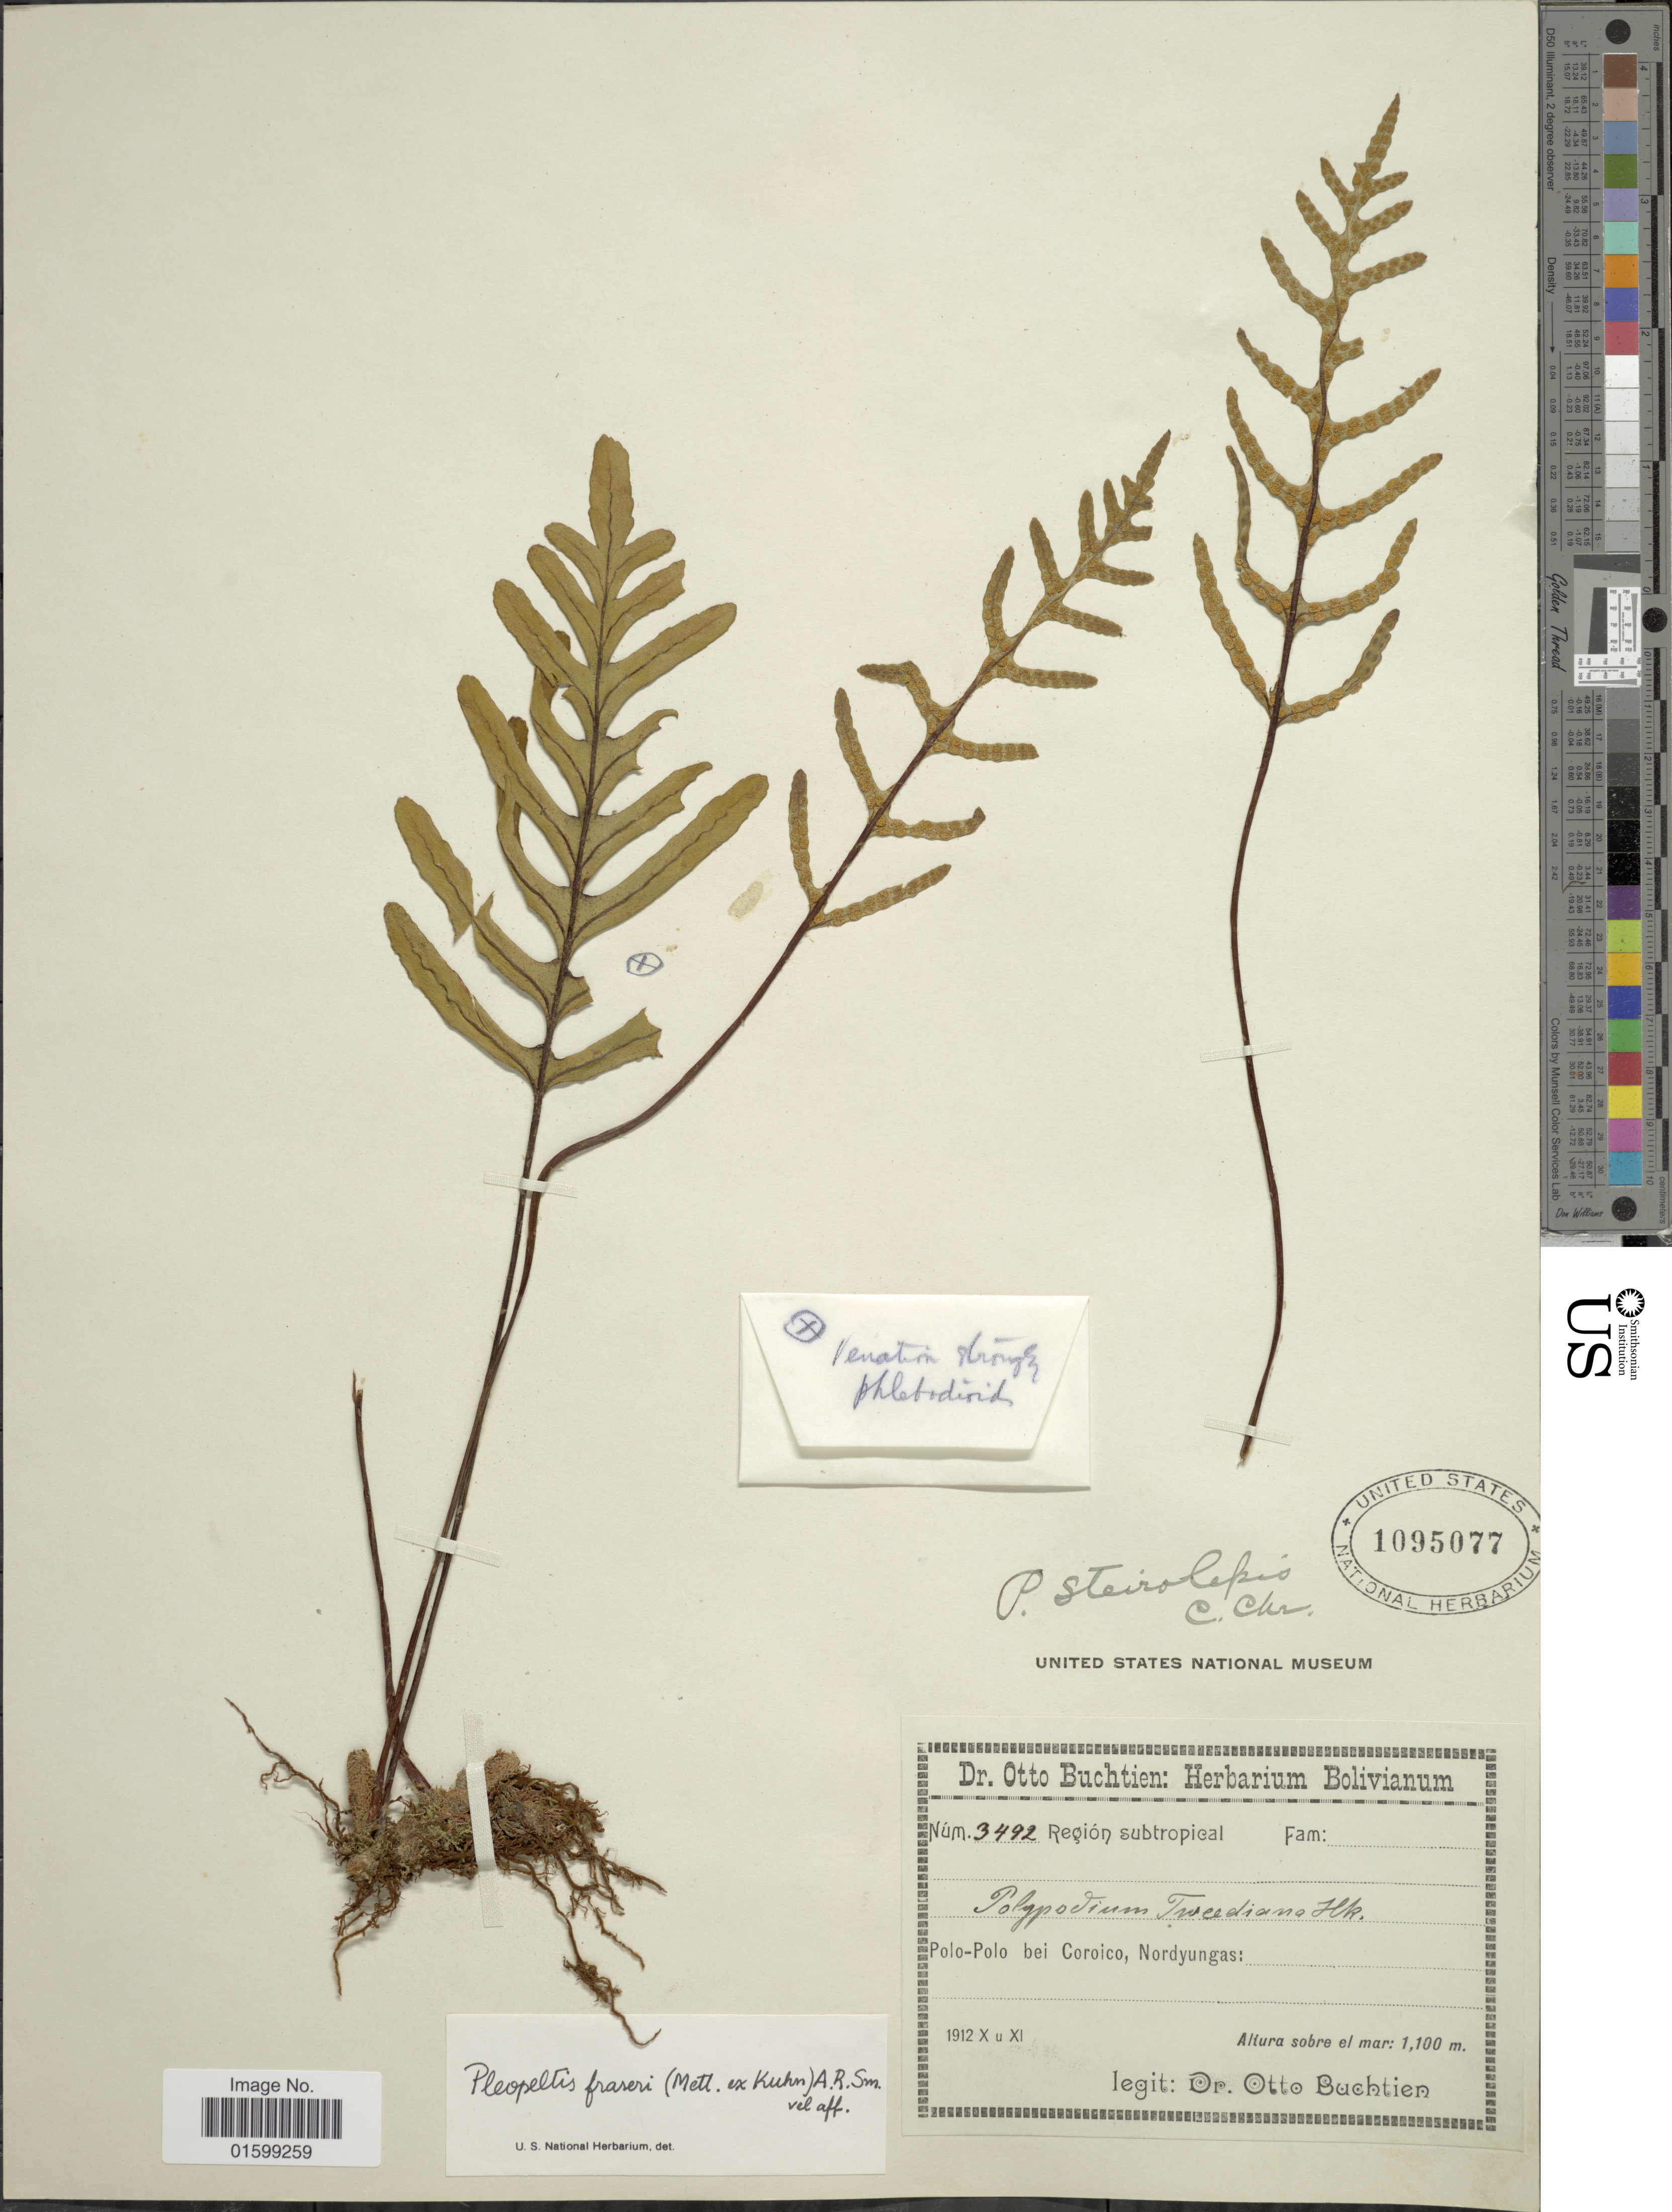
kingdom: Plantae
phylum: Tracheophyta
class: Polypodiopsida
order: Polypodiales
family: Polypodiaceae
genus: Pleopeltis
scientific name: Pleopeltis fraseri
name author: (Kuhn) A.R. Sm.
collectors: O. Buchtien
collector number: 3492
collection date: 1912-10/1912-11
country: Bolivia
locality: Polo-polo bei Coroico, Nordyungas, Regi;on subtropical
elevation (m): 1100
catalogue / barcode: US 1095077